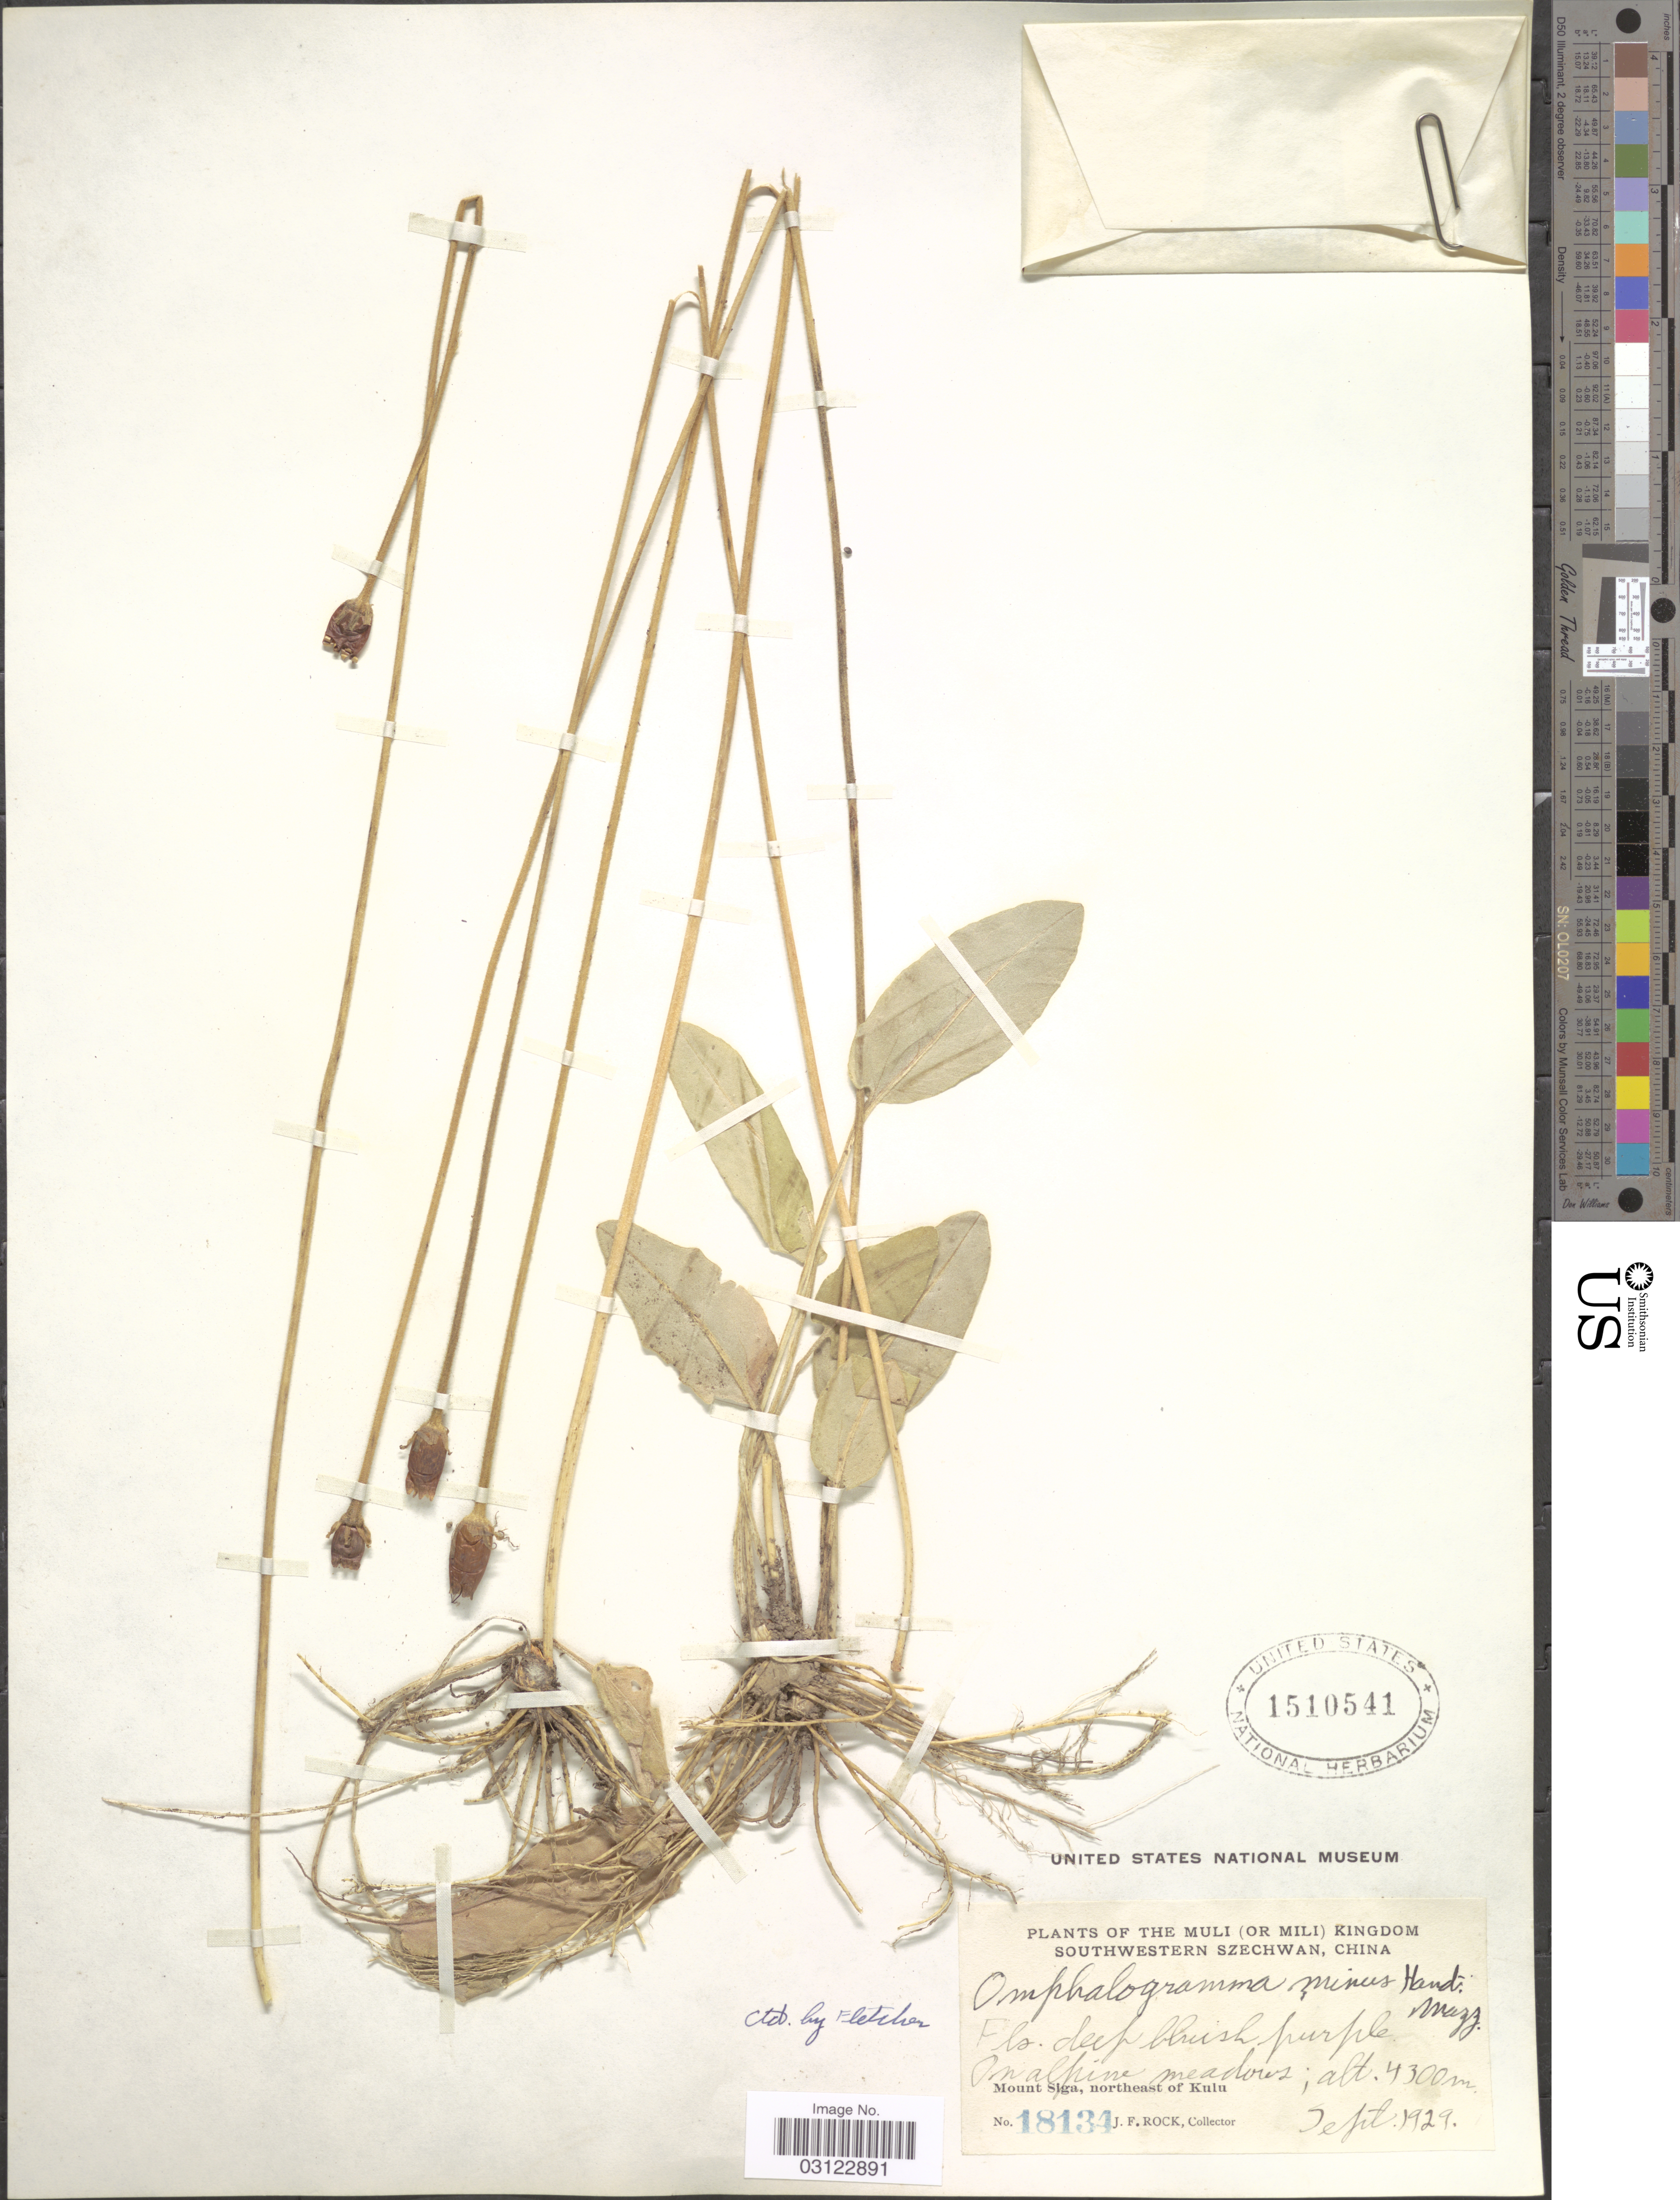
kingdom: Plantae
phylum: Tracheophyta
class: Magnoliopsida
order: Ericales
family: Primulaceae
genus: Omphalogramma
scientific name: Omphalogramma minus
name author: Hand.-Mazz.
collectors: J. Rock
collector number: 18134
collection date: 1929-09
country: China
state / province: Sichuan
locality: The Muli (or Mili) Kingdom Southwestern Szechwan. On alpine meadows. Mount Siga, northeast of Kulu.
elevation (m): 4300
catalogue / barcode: US 1510541